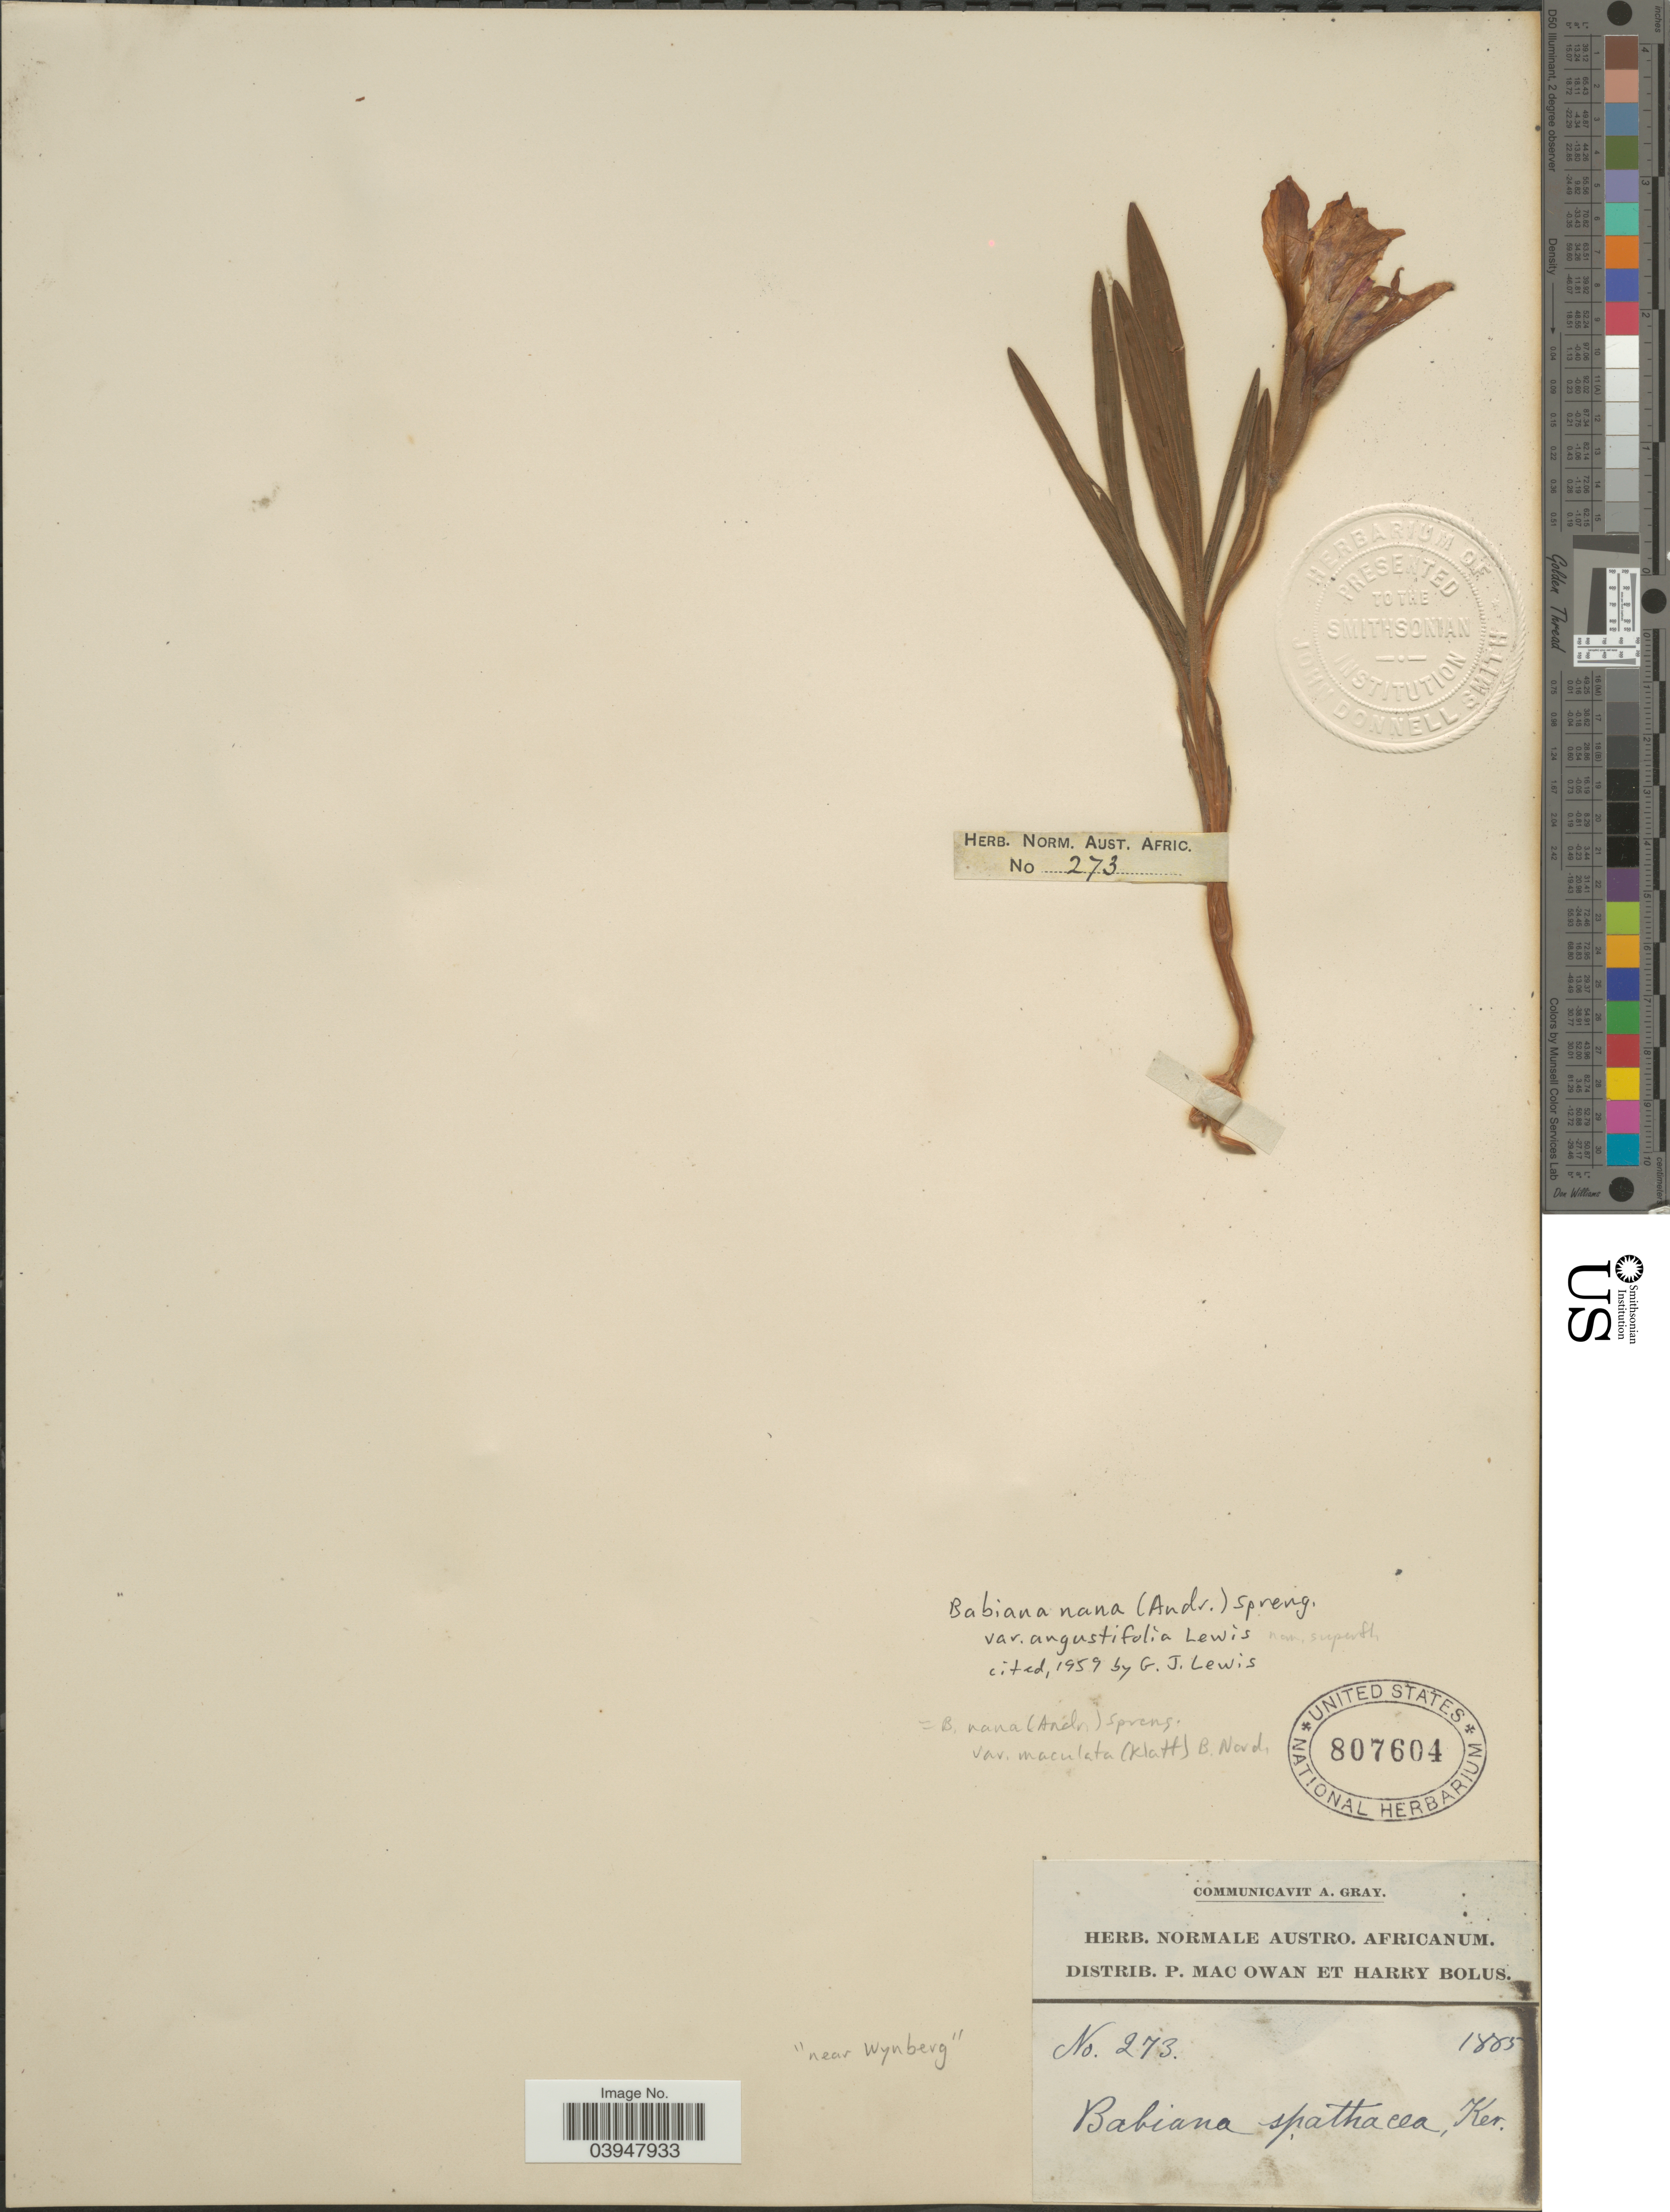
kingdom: Plantae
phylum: Tracheophyta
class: Liliopsida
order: Asparagales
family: Iridaceae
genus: Babiana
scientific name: Babiana nana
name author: (Andrews) Spreng.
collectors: P. MacOwan & H. Bolus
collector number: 273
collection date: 1885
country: South Africa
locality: Near Wynberg.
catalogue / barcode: US 807604